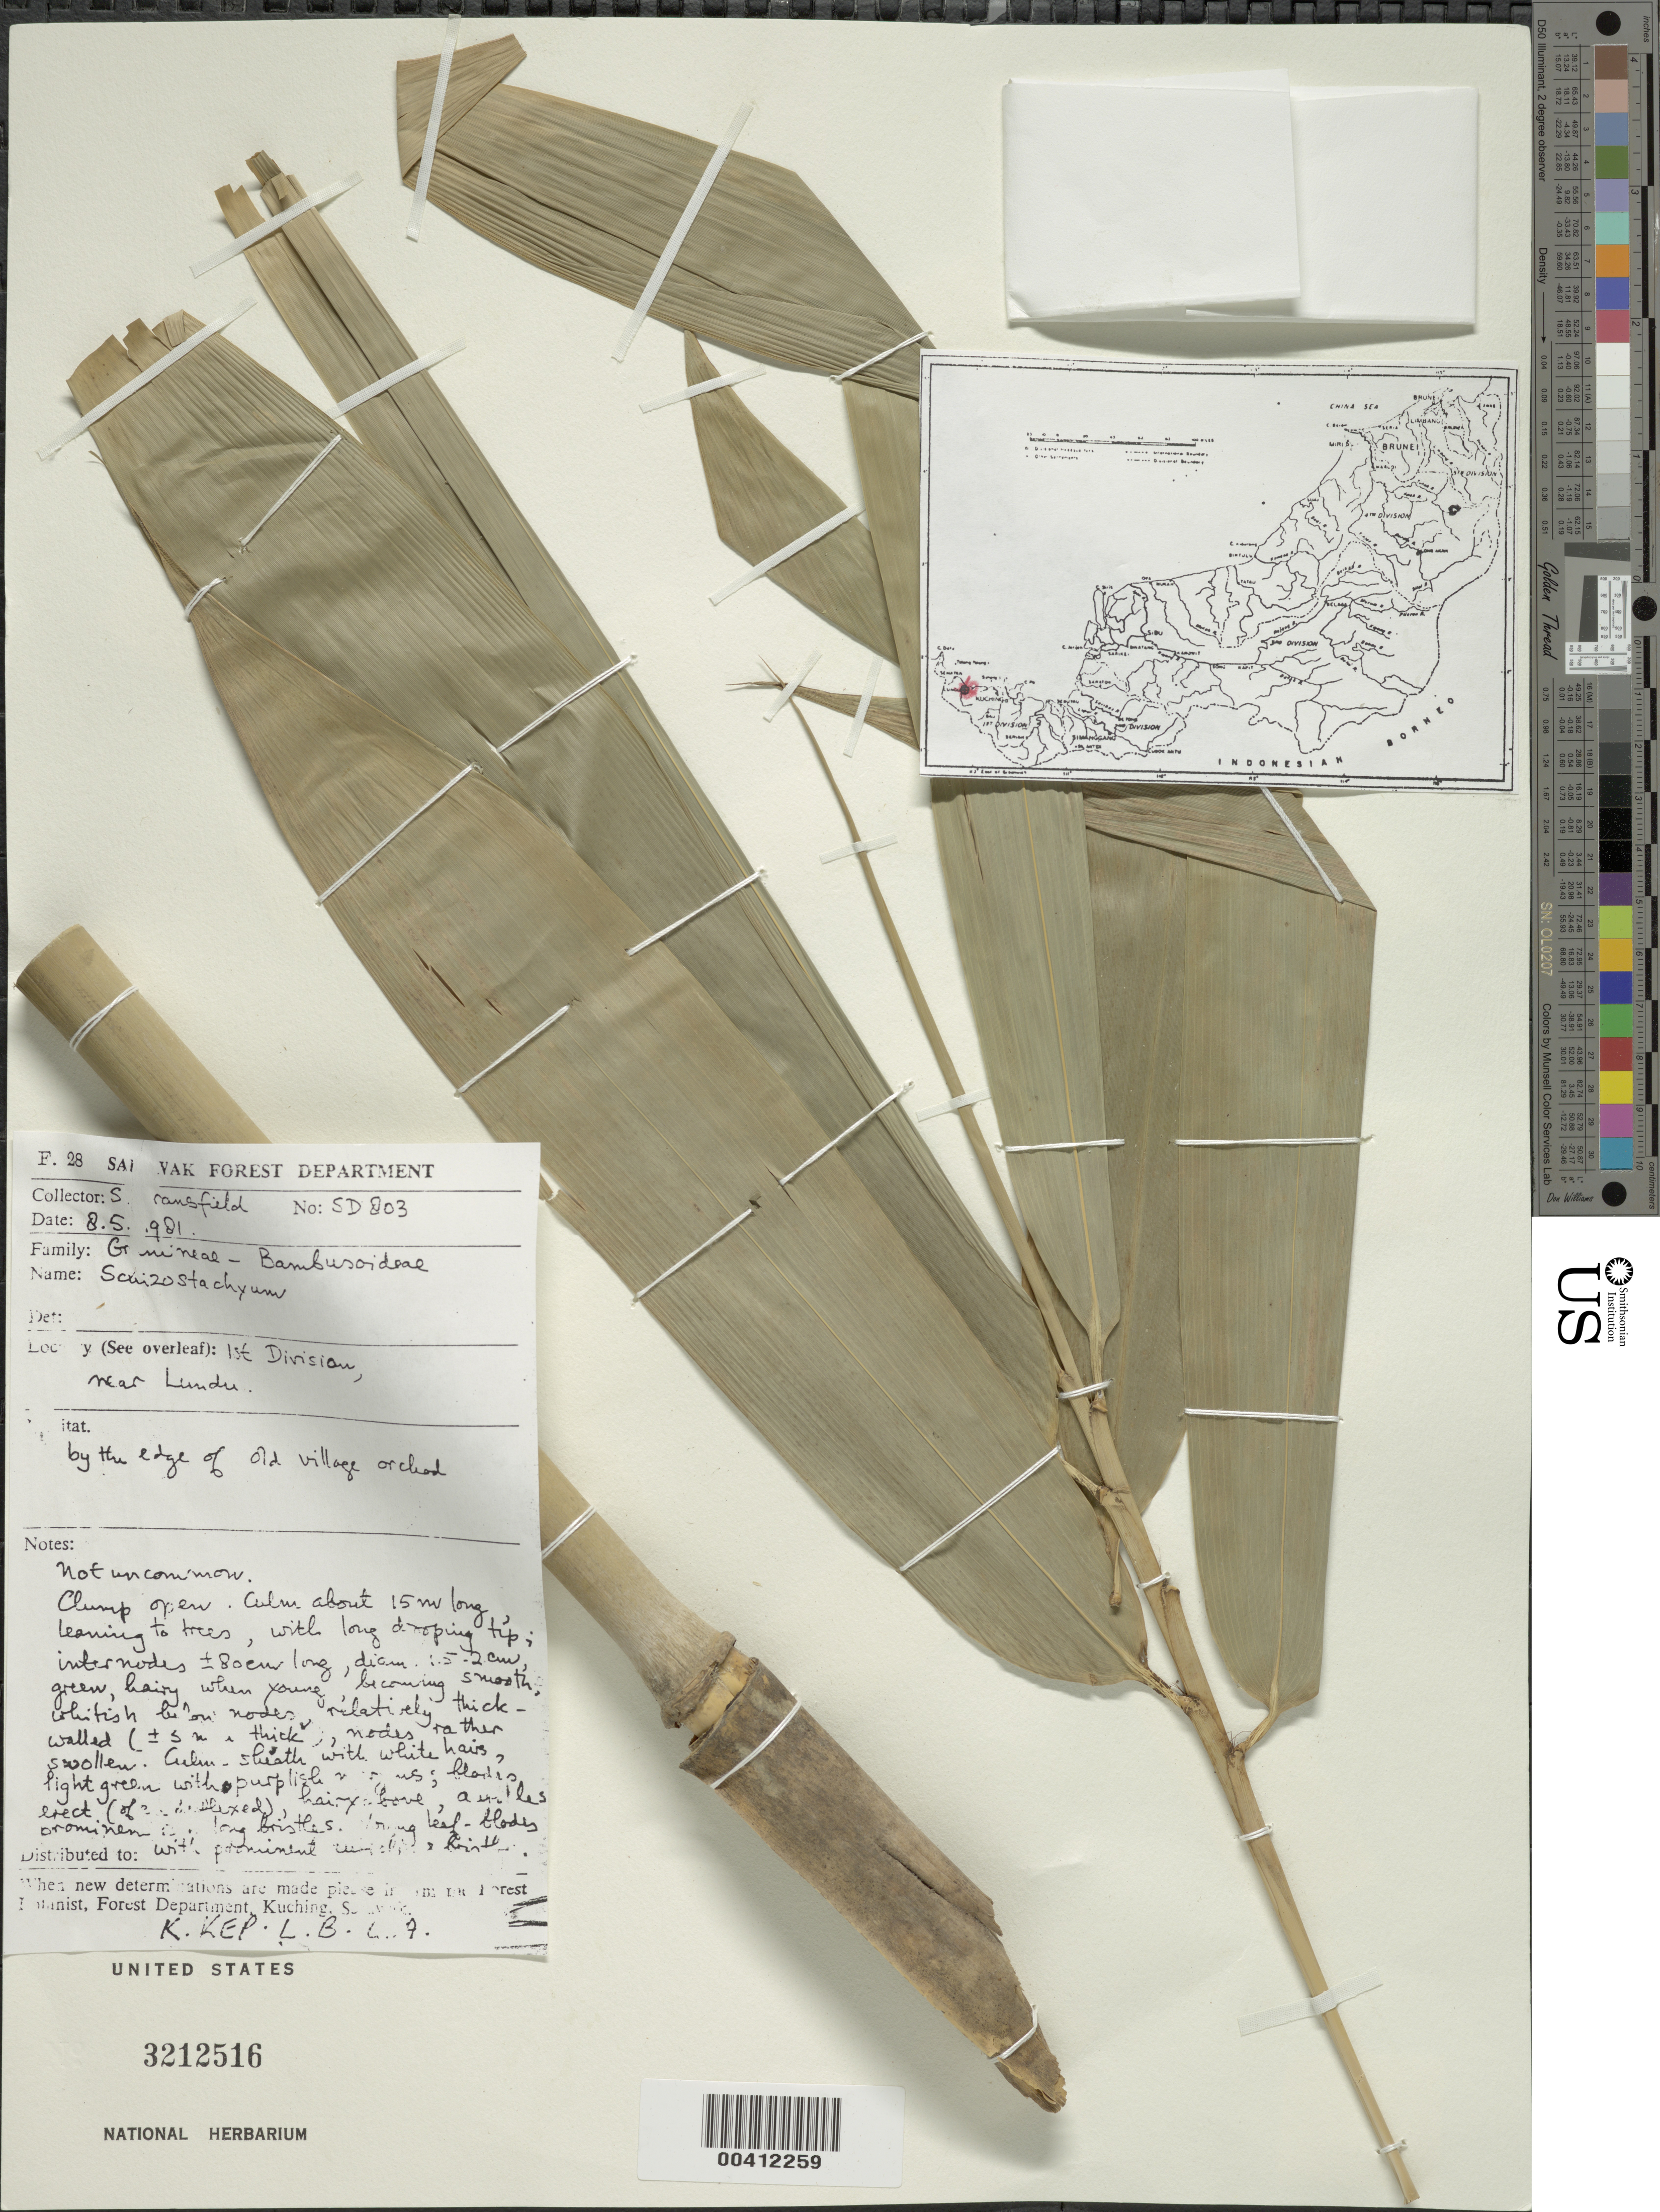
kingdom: Plantae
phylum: Tracheophyta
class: Liliopsida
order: Poales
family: Poaceae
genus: Schizostachyum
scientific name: Schizostachyum sp.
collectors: S. Dransfield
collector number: Sd803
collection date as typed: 08 May 1981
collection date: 1981-05-08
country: Malaysia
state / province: Sarawak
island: Borneo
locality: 1st division, near lundu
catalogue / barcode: US 3212516